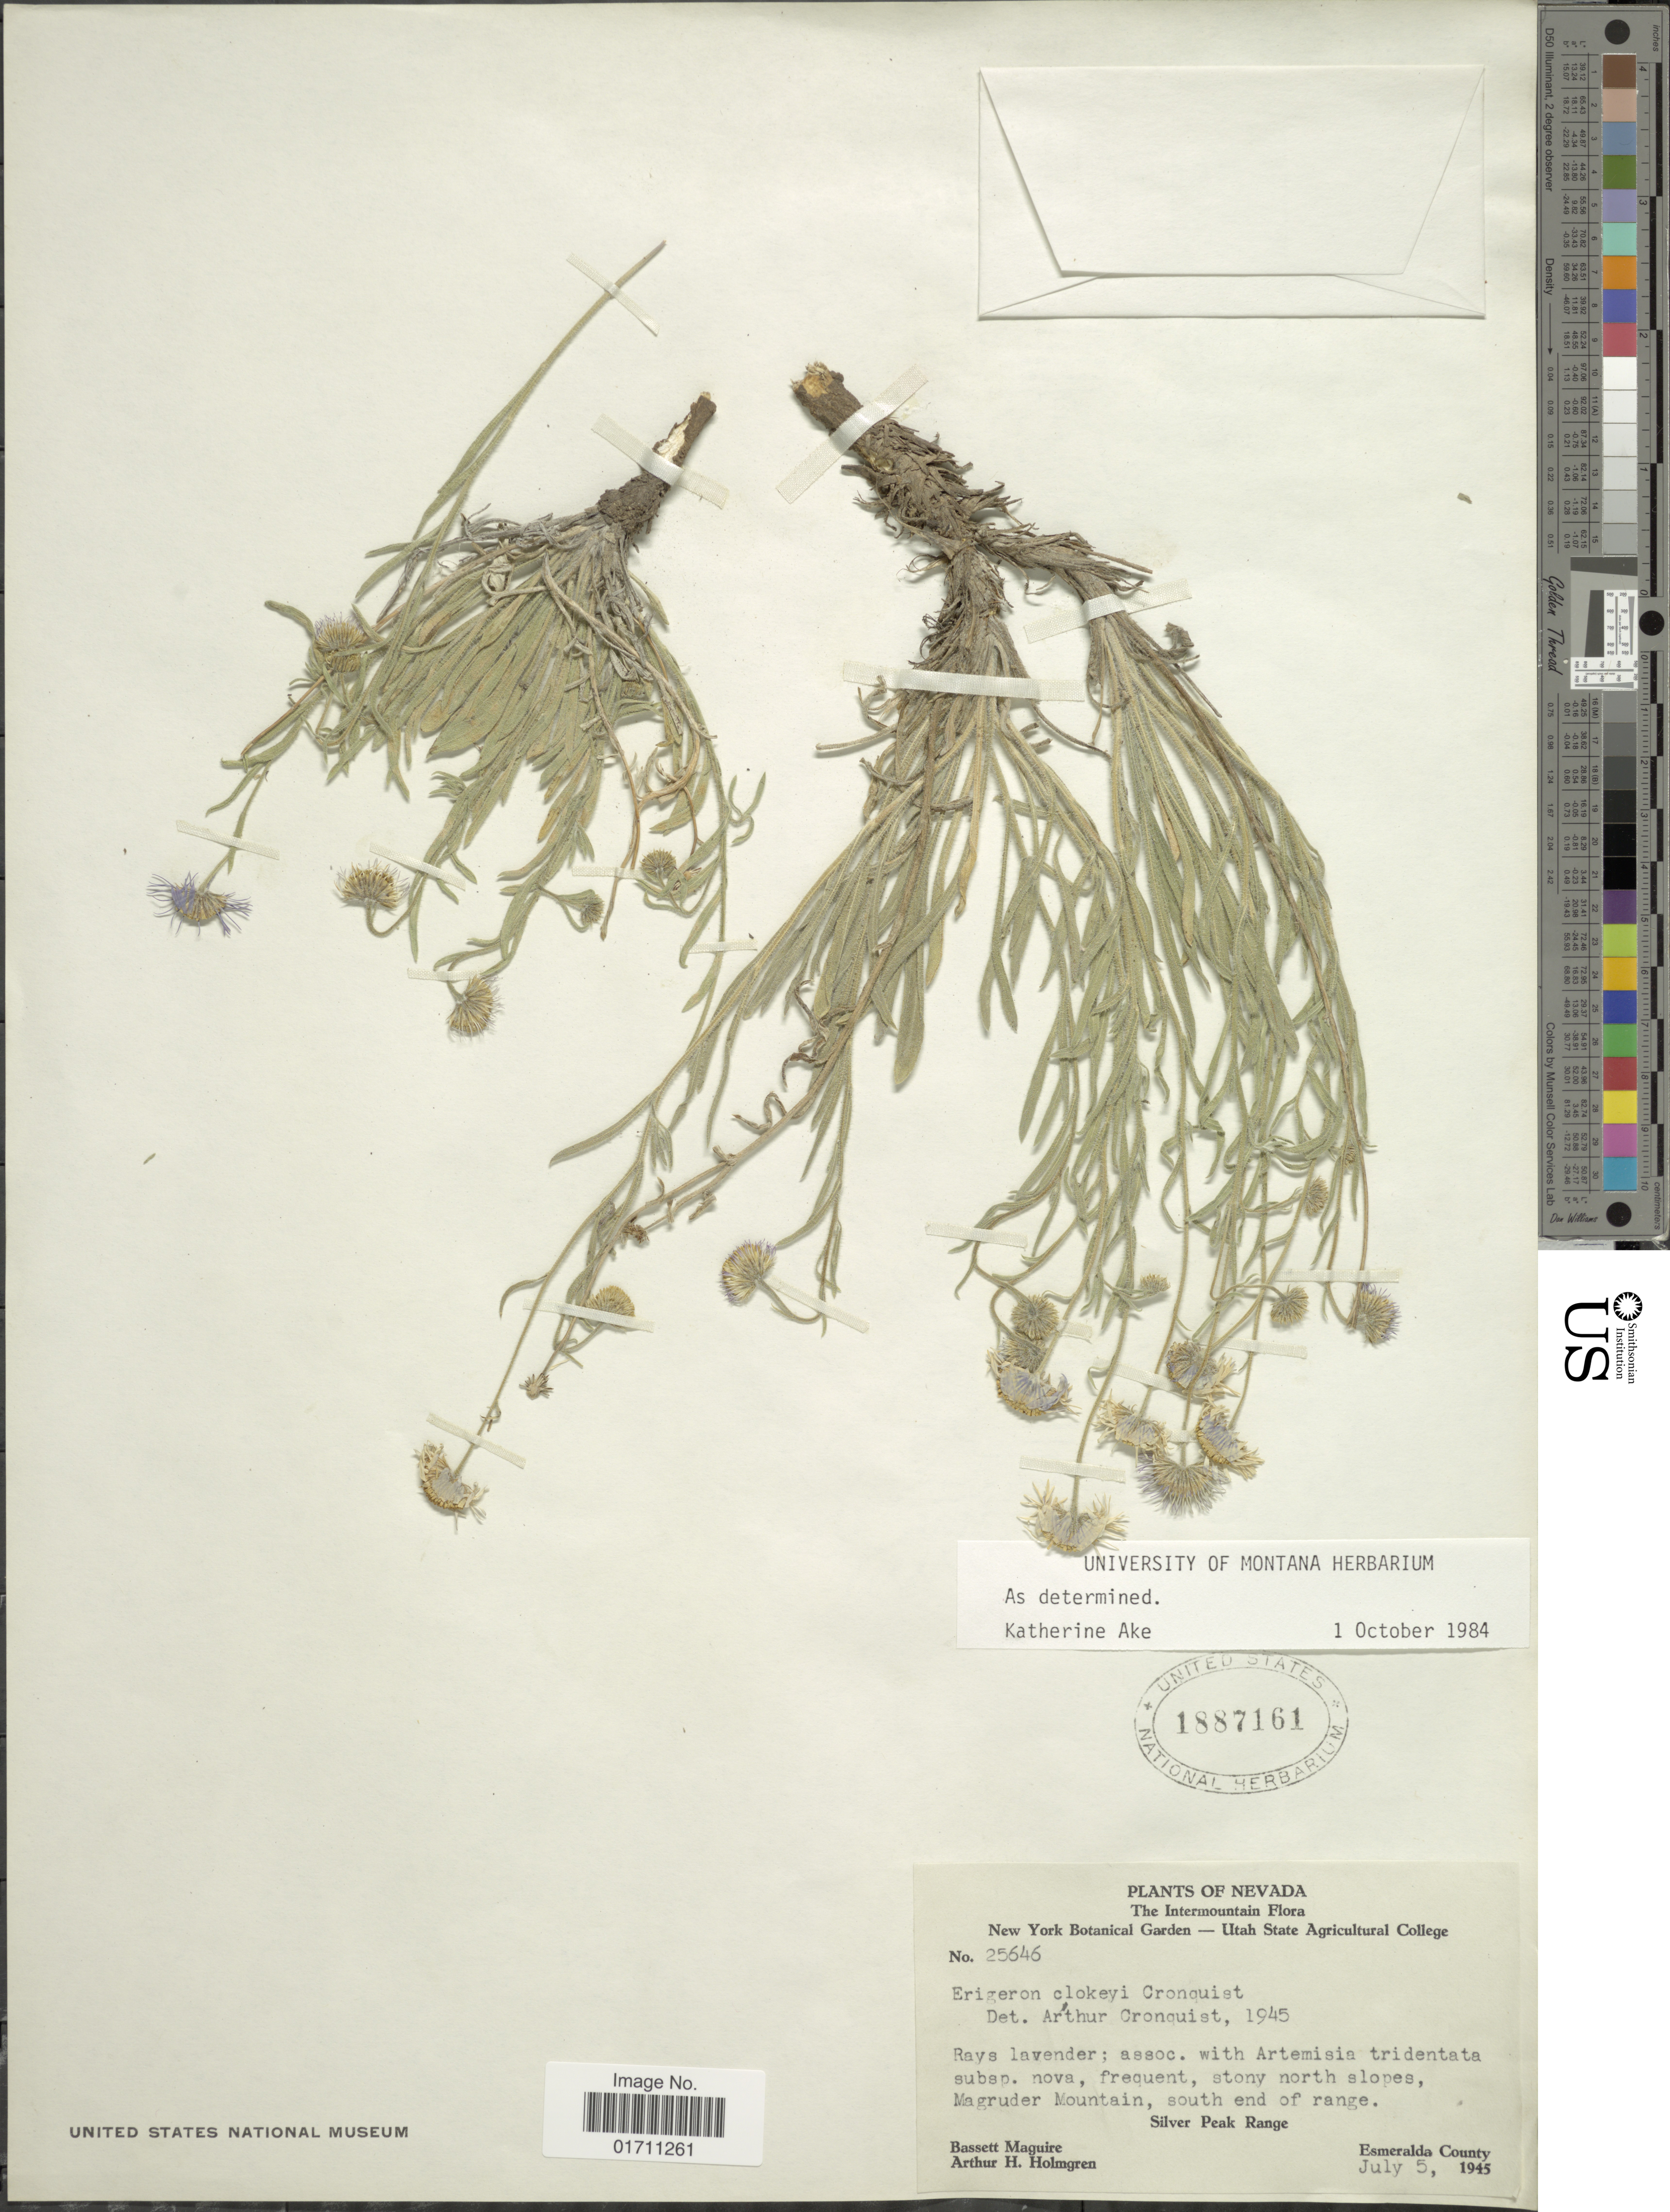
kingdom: Plantae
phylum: Tracheophyta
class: Magnoliopsida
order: Asterales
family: Asteraceae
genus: Erigeron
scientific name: Erigeron clokeyi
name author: Cronq.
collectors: B. Maguire & A. H. Holmgren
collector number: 25646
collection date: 1945-07-05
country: United States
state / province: Nevada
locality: The Intermountain, frequent, stony north slopes Magruder Mountain, south end of range, Silver Peak Range, Esmeralda County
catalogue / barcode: US 1887161